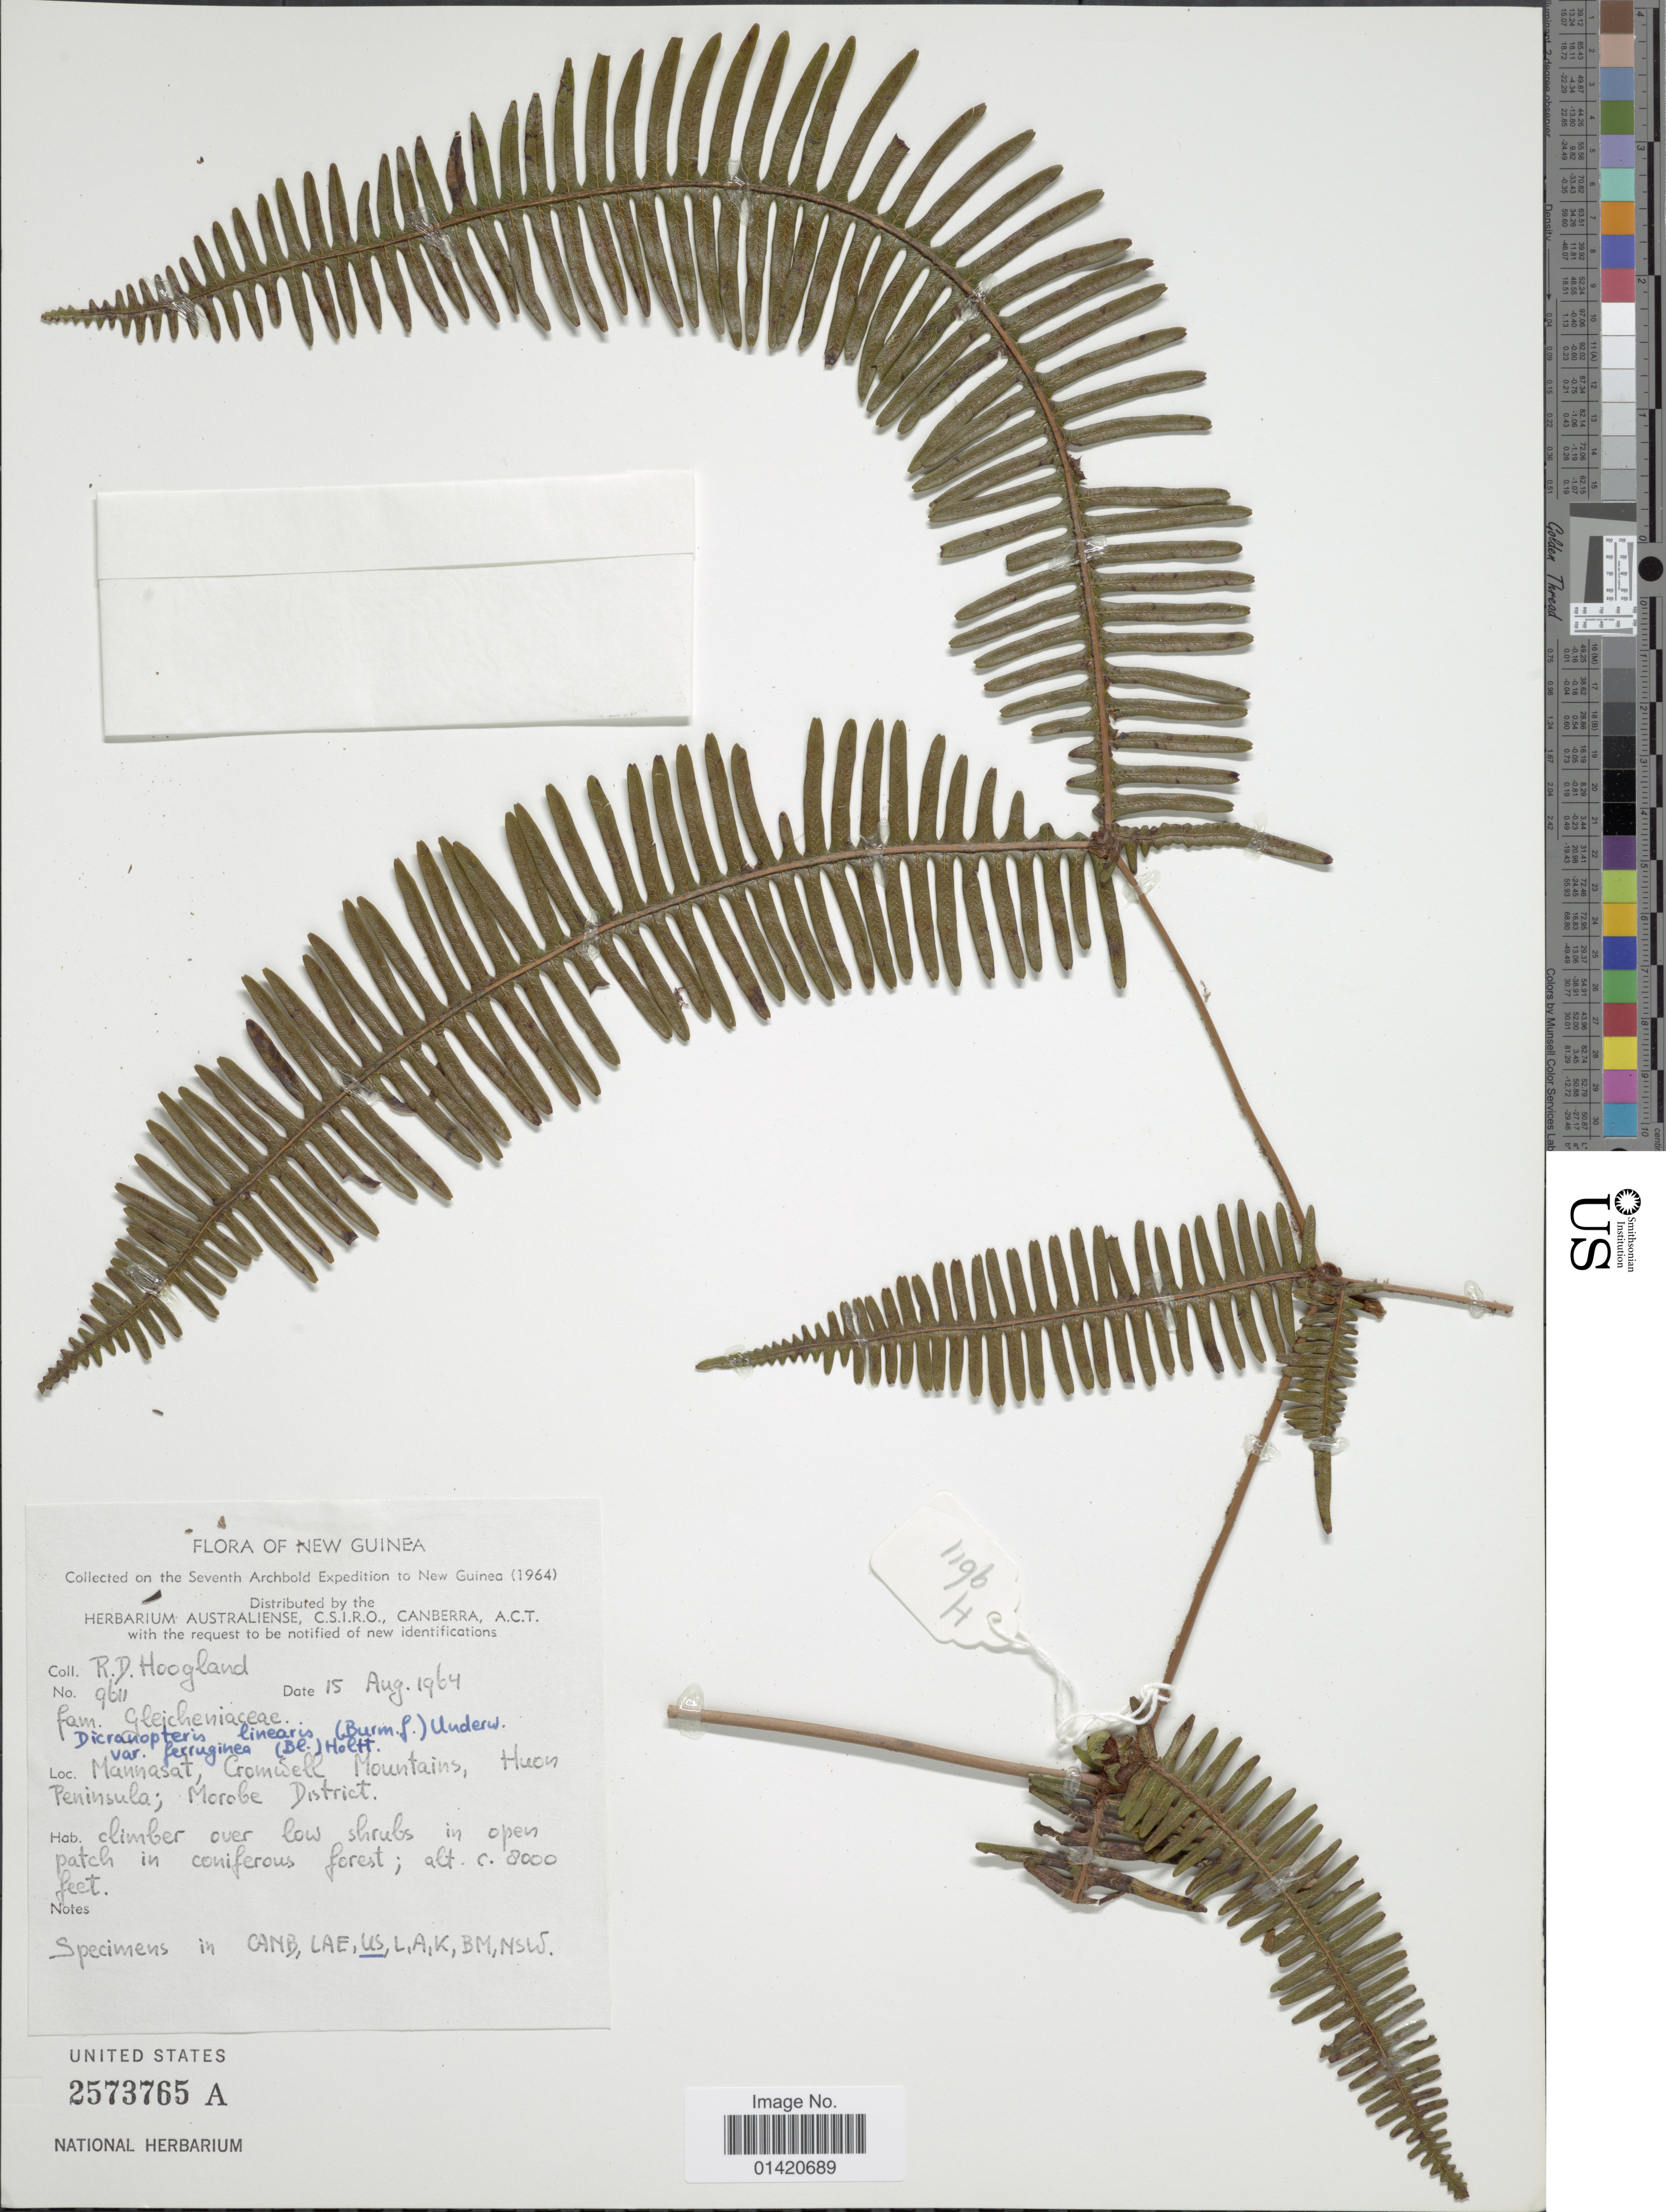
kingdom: Plantae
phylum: Tracheophyta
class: Polypodiopsida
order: Gleicheniales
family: Gleicheniaceae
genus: Dicranopteris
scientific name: Dicranopteris linearis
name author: (Burm. f.) Underw.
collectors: R. D. Hoogland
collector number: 9611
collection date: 1964-08-15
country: Papua New Guinea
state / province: Morobe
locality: New Guinea, Mannasat, Cromwell Mountains, Huon Peninsula; Morobe District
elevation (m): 2438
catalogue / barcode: US 257365A